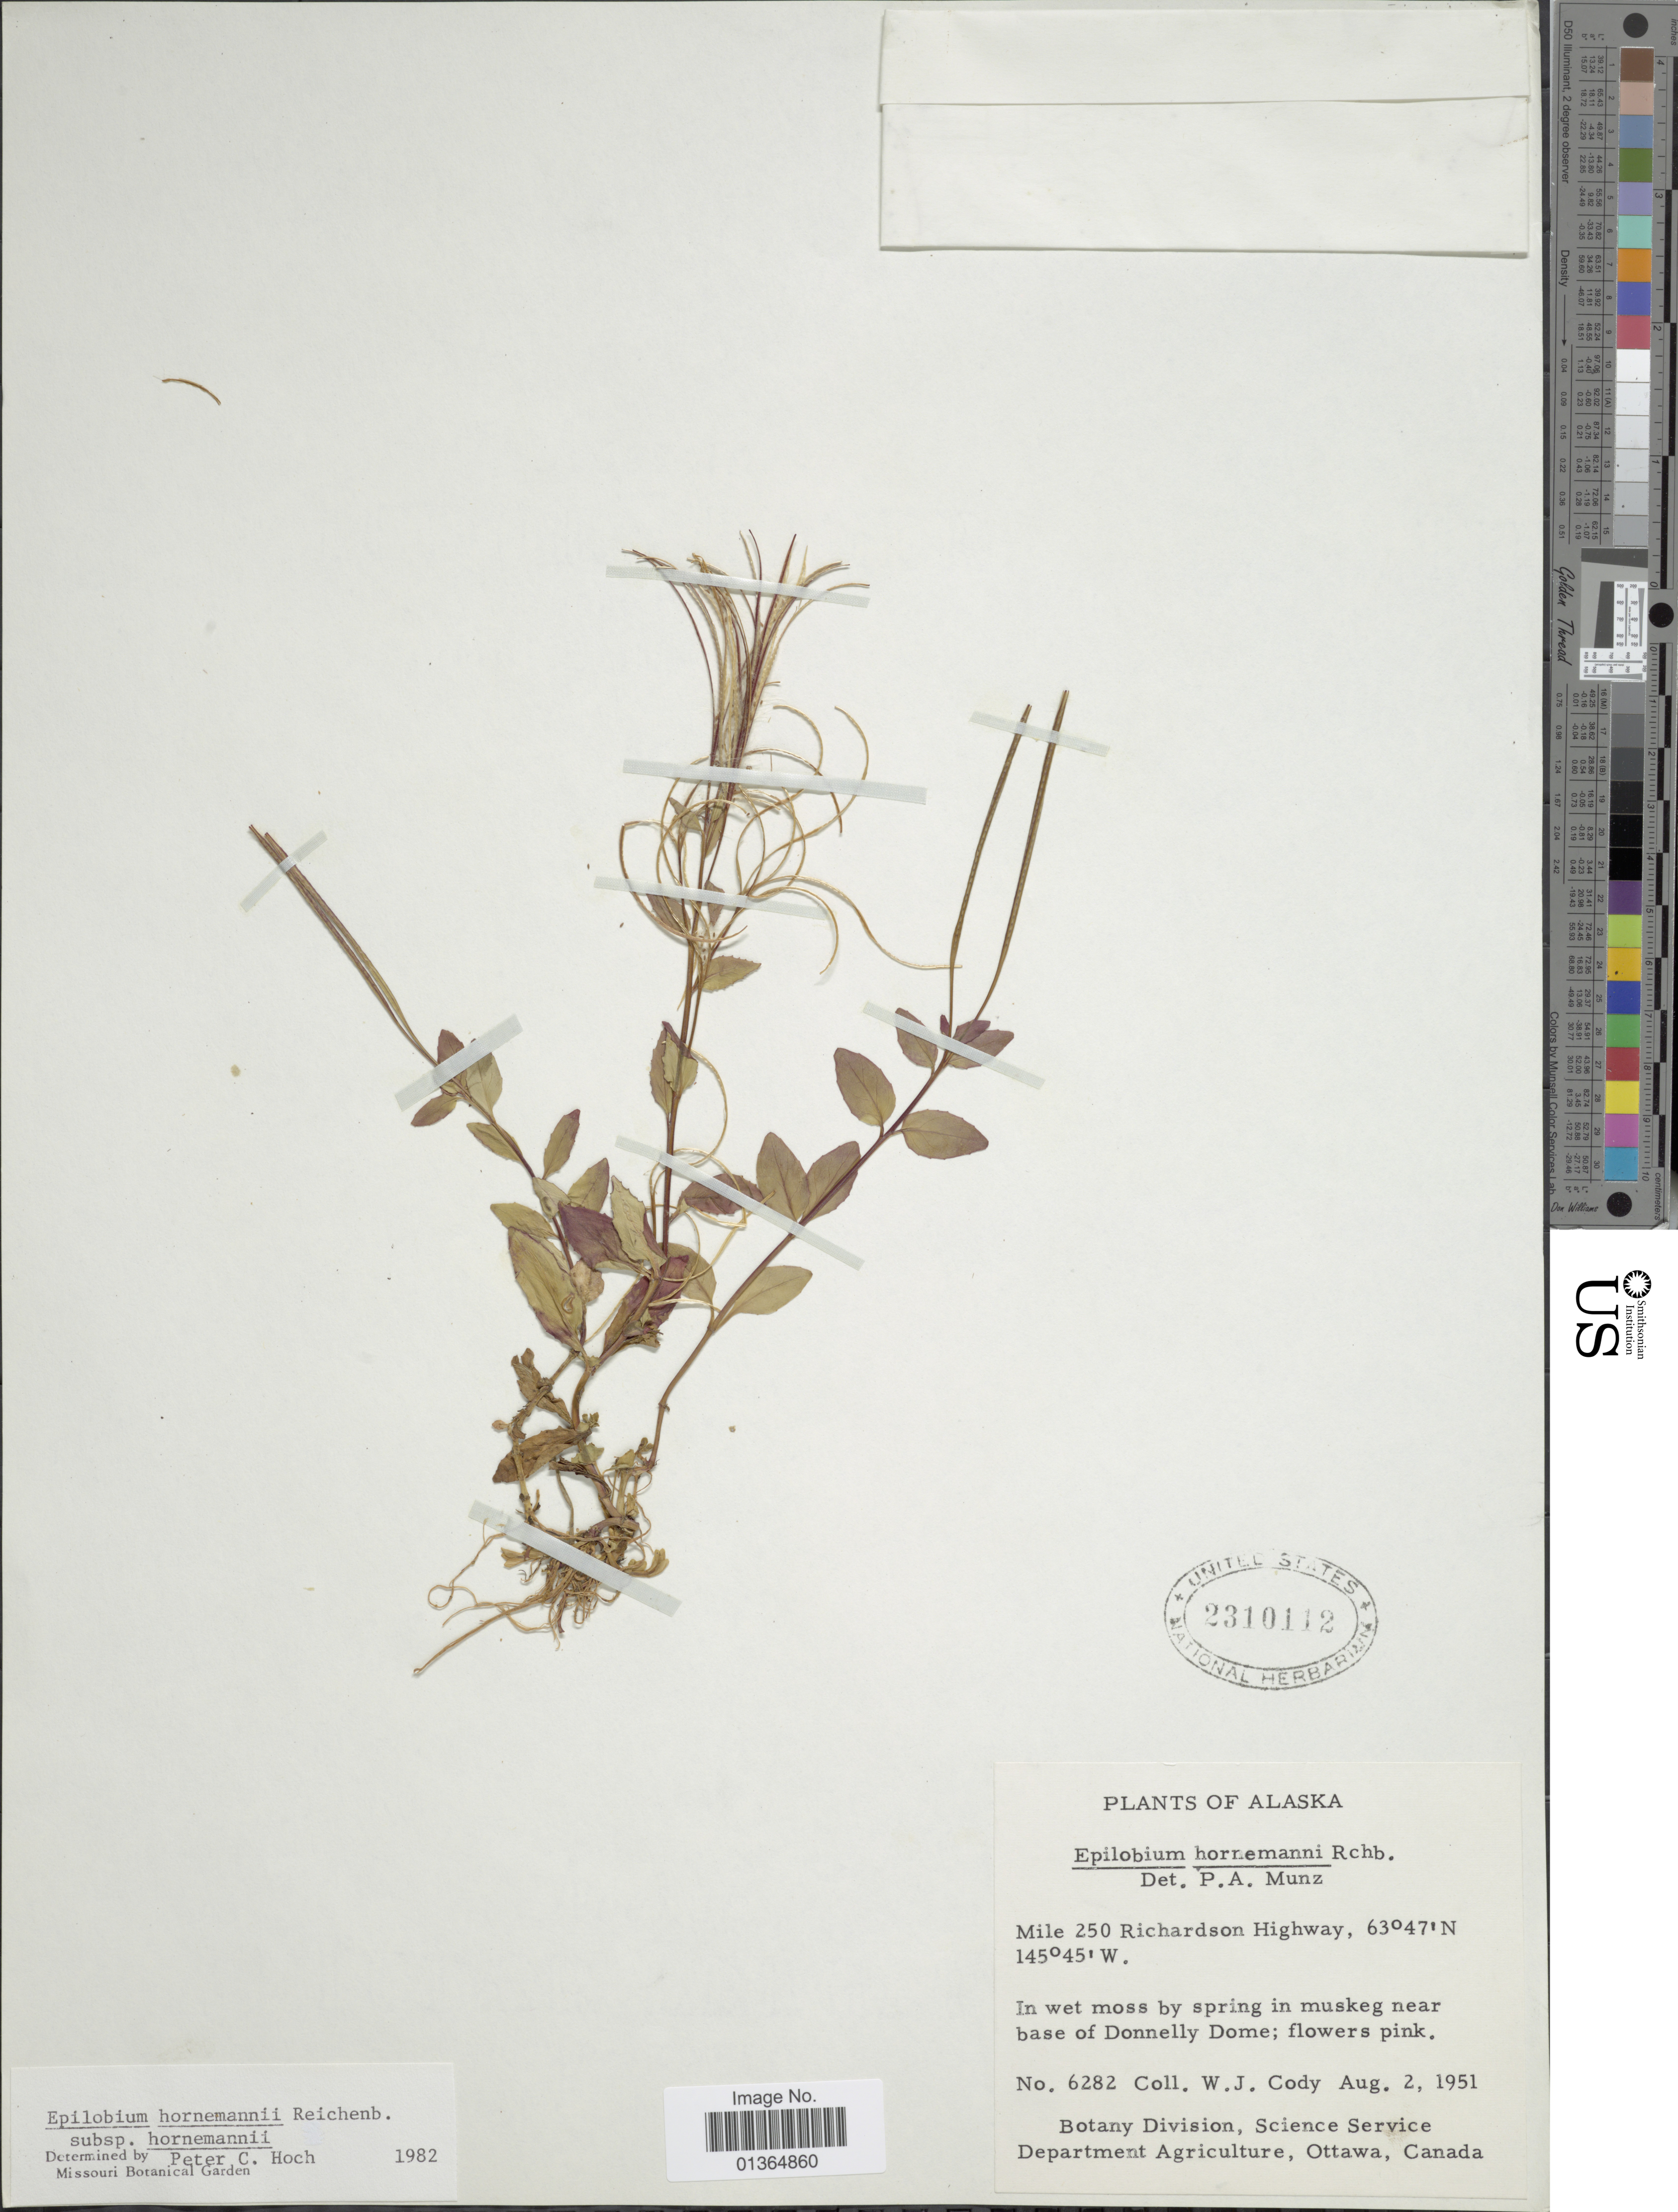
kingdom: Plantae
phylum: Tracheophyta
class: Magnoliopsida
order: Myrtales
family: Onagraceae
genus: Epilobium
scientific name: Epilobium hornemannii subsp. hornemannii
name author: Rchb.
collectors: W. Cody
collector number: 6282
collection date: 1951-08-02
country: United States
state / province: Alaska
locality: Mile 250 Richardson Highway. In wet moss by spring in muskeg near base of Donnelly Dome.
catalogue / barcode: US 2310112